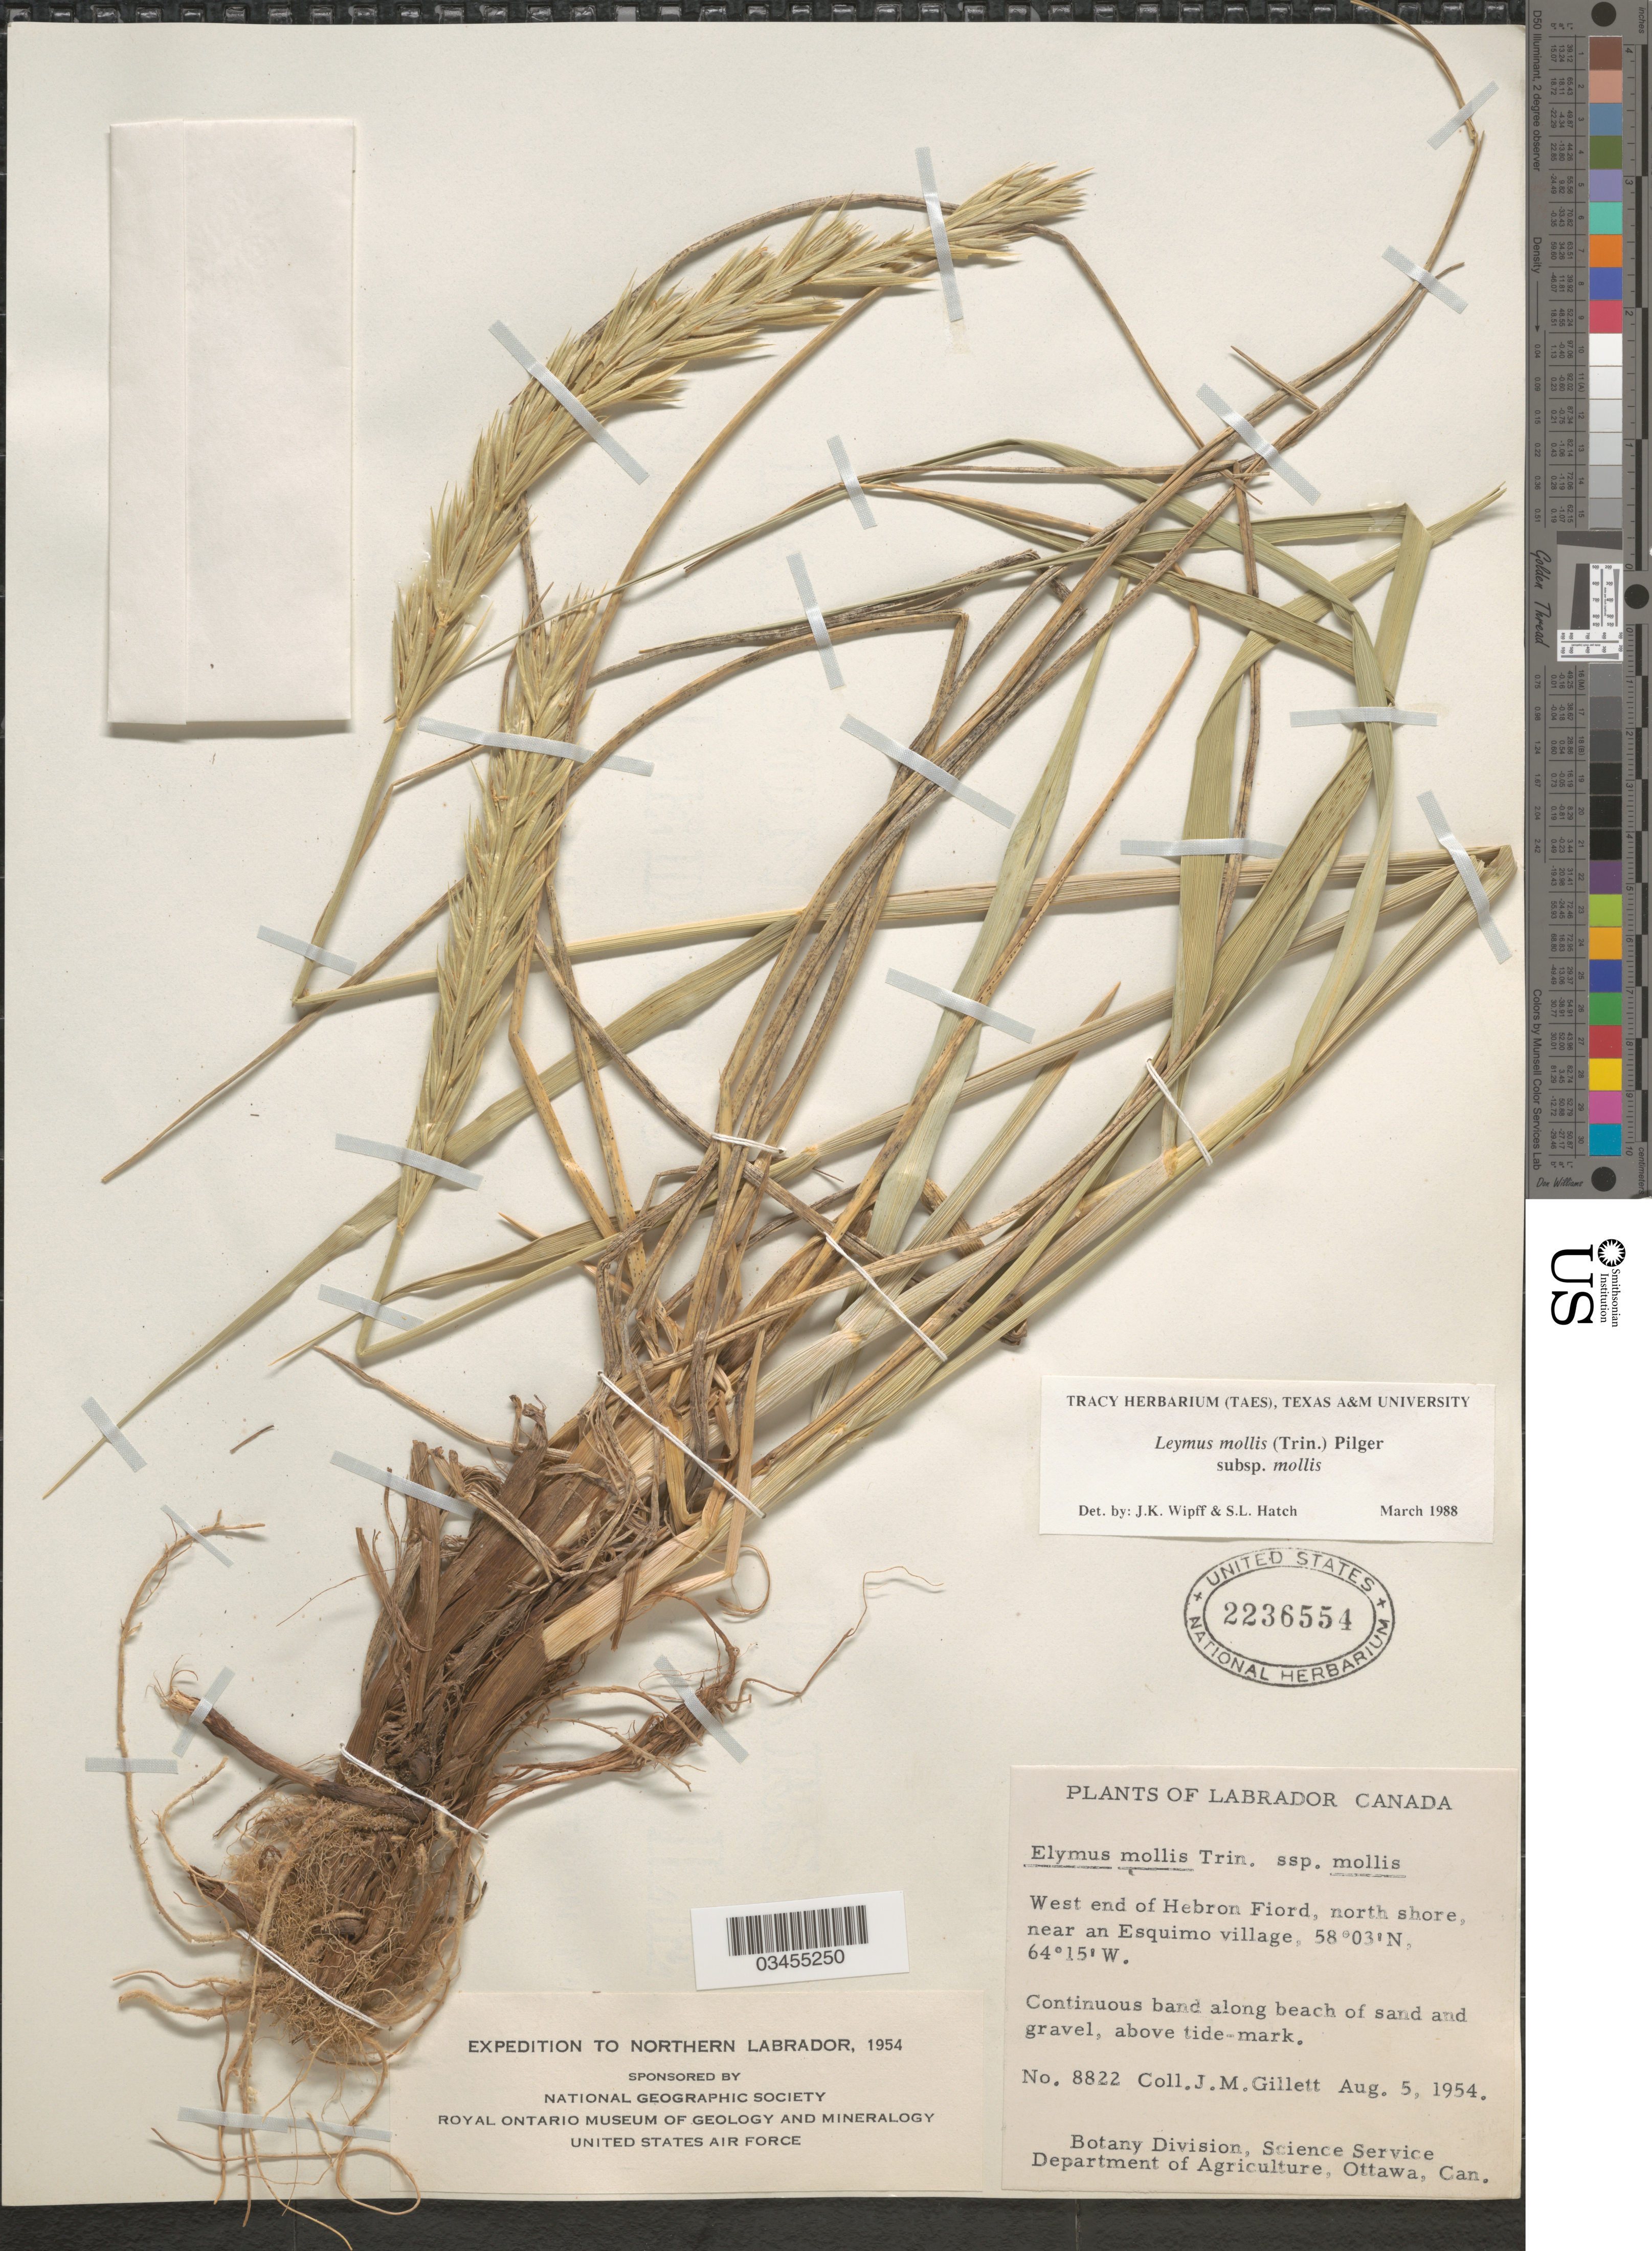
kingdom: Plantae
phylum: Tracheophyta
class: Liliopsida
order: Poales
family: Poaceae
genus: Leymus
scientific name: Leymus mollis subsp. mollis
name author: (Trin.) Pilg.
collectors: J. M. Gillett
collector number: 8822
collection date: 1954-08-05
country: Canada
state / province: Newfoundland and Labrador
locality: Labrador. West end of Hebron Fiord, north shore, near an Esquimo village. Expedition to Northern Labrador, 1954.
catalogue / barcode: US 2236554